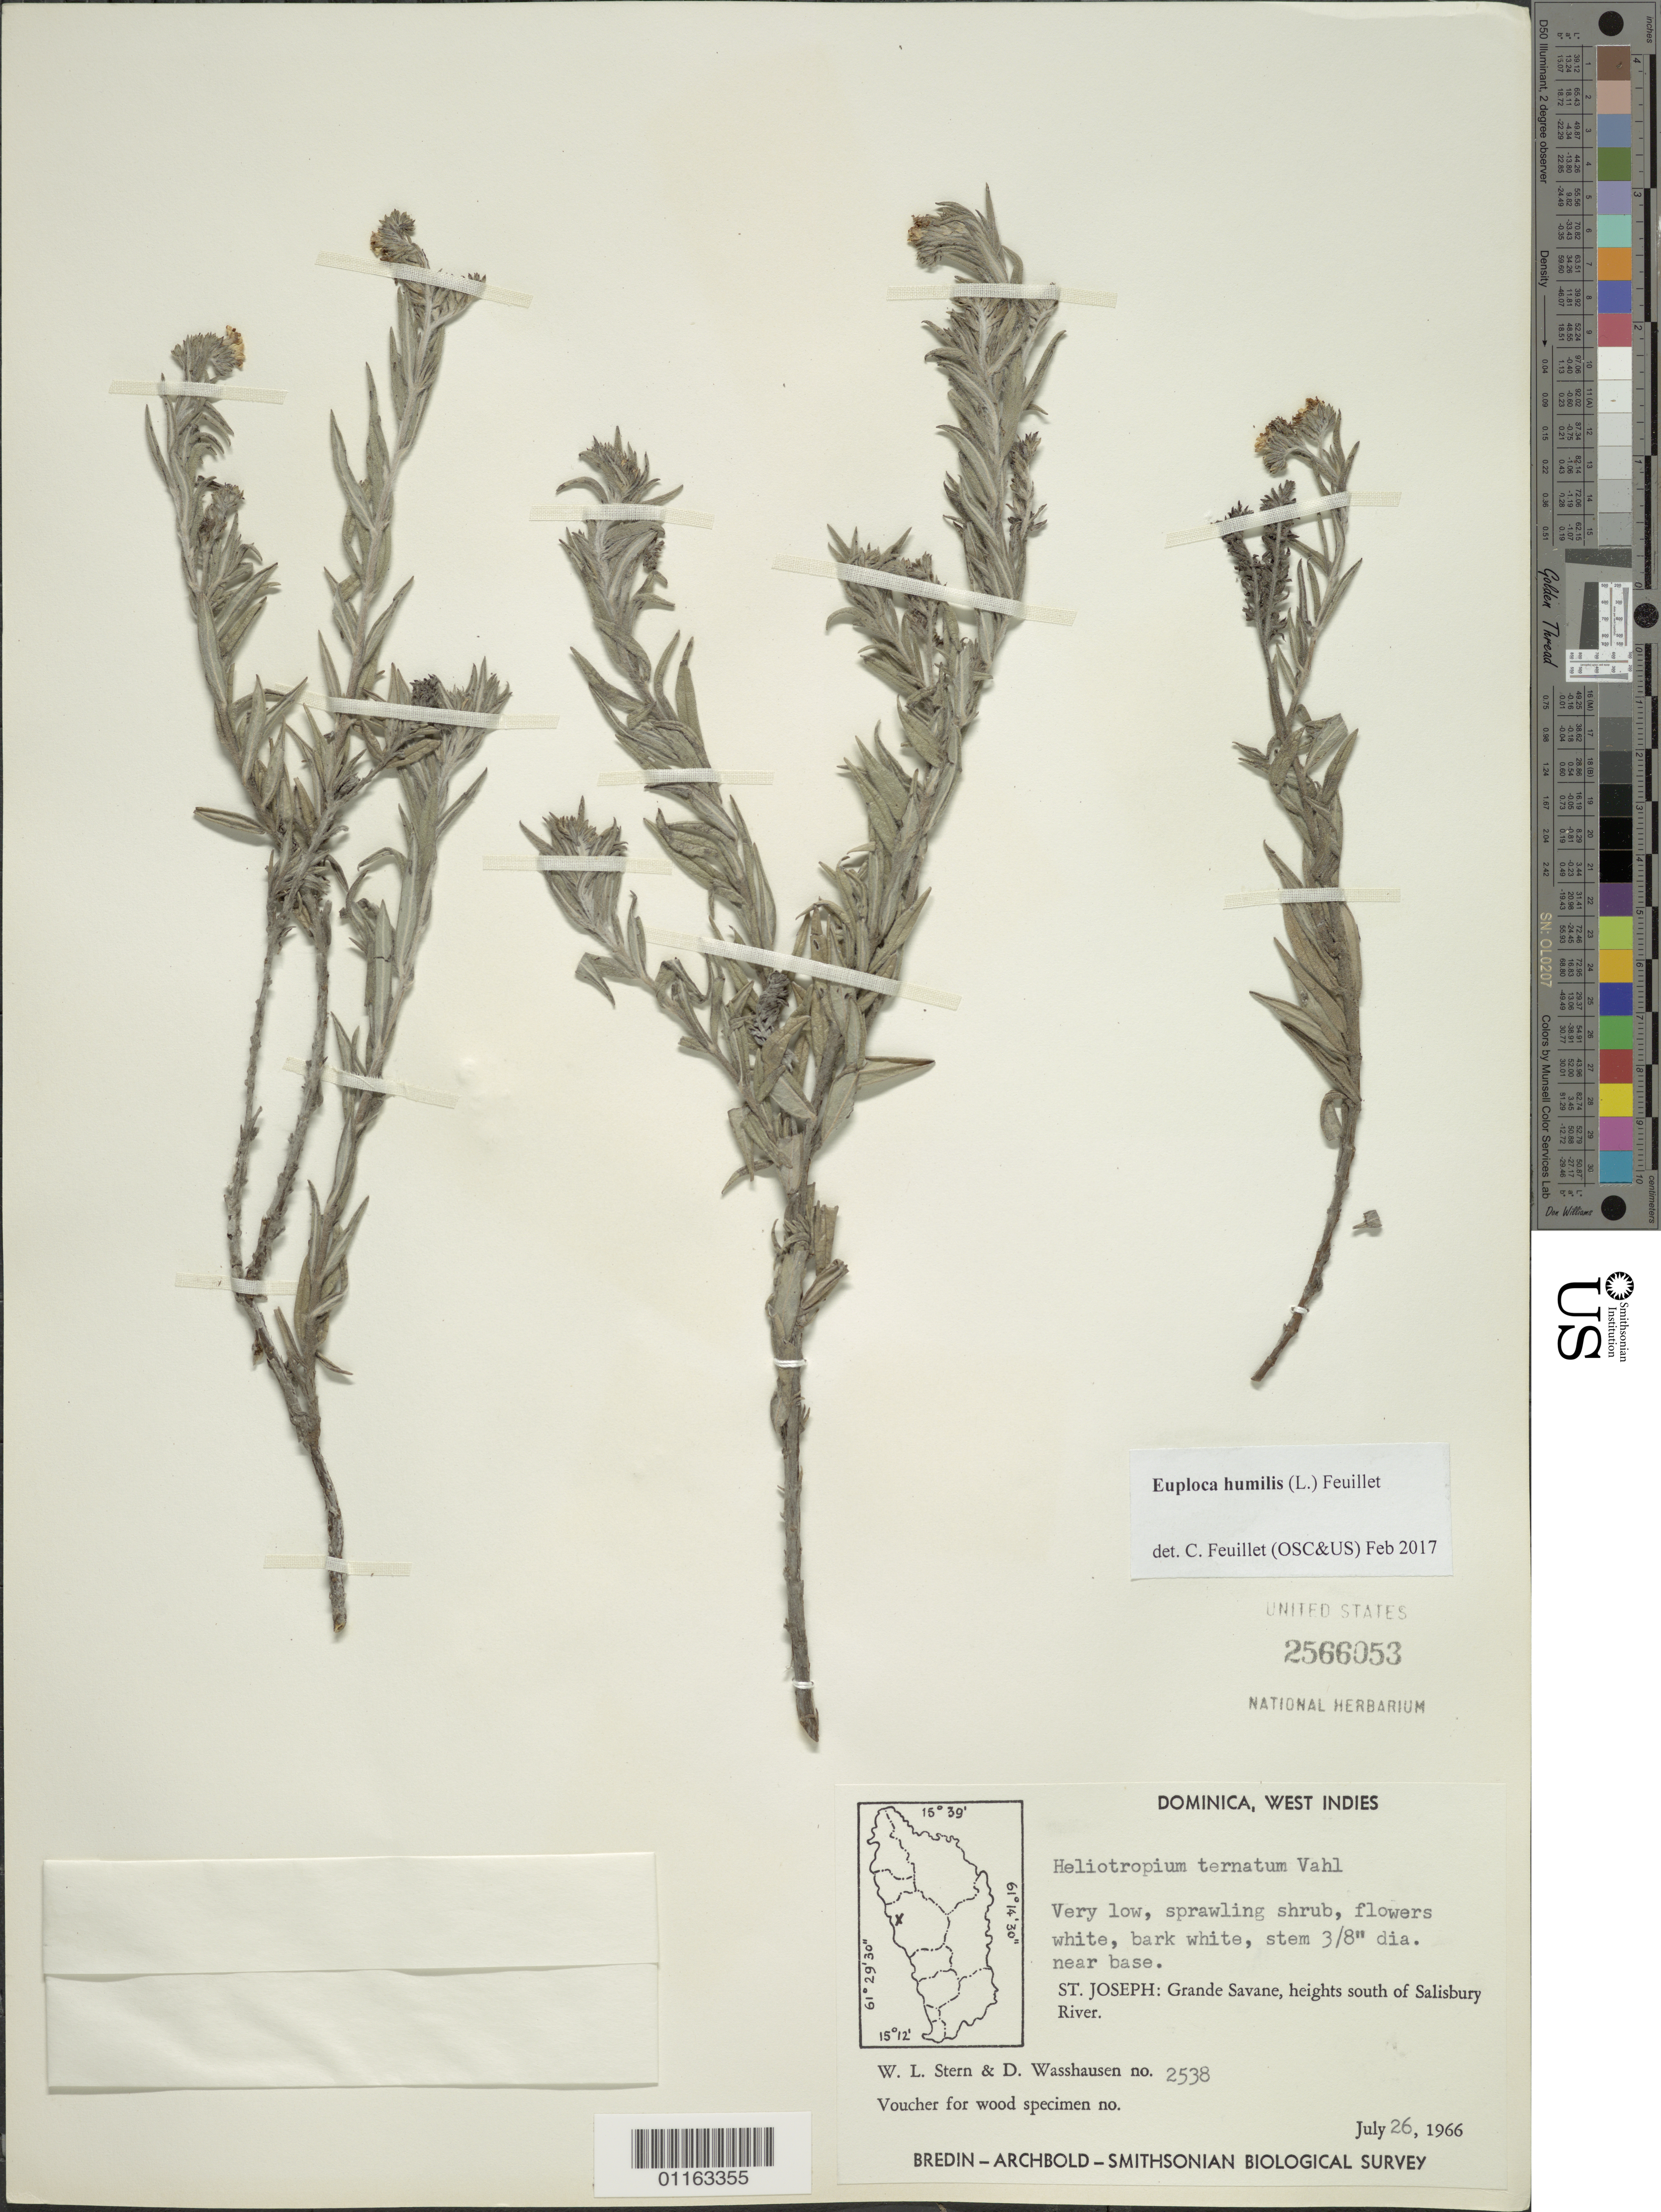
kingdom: Plantae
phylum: Tracheophyta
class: Magnoliopsida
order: Boraginales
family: Heliotropiaceae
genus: Euploca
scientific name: Euploca humilis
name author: (L.) Feuillet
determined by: Feuillet, C.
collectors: W. L. Stern & D. C. Wasshausen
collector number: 2538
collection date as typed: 26 Jul 1966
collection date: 1966-07-26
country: Dominica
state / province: St. Joseph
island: Dominica I.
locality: Grande Savane, heights S of Salisbury River.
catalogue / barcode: US 2566053